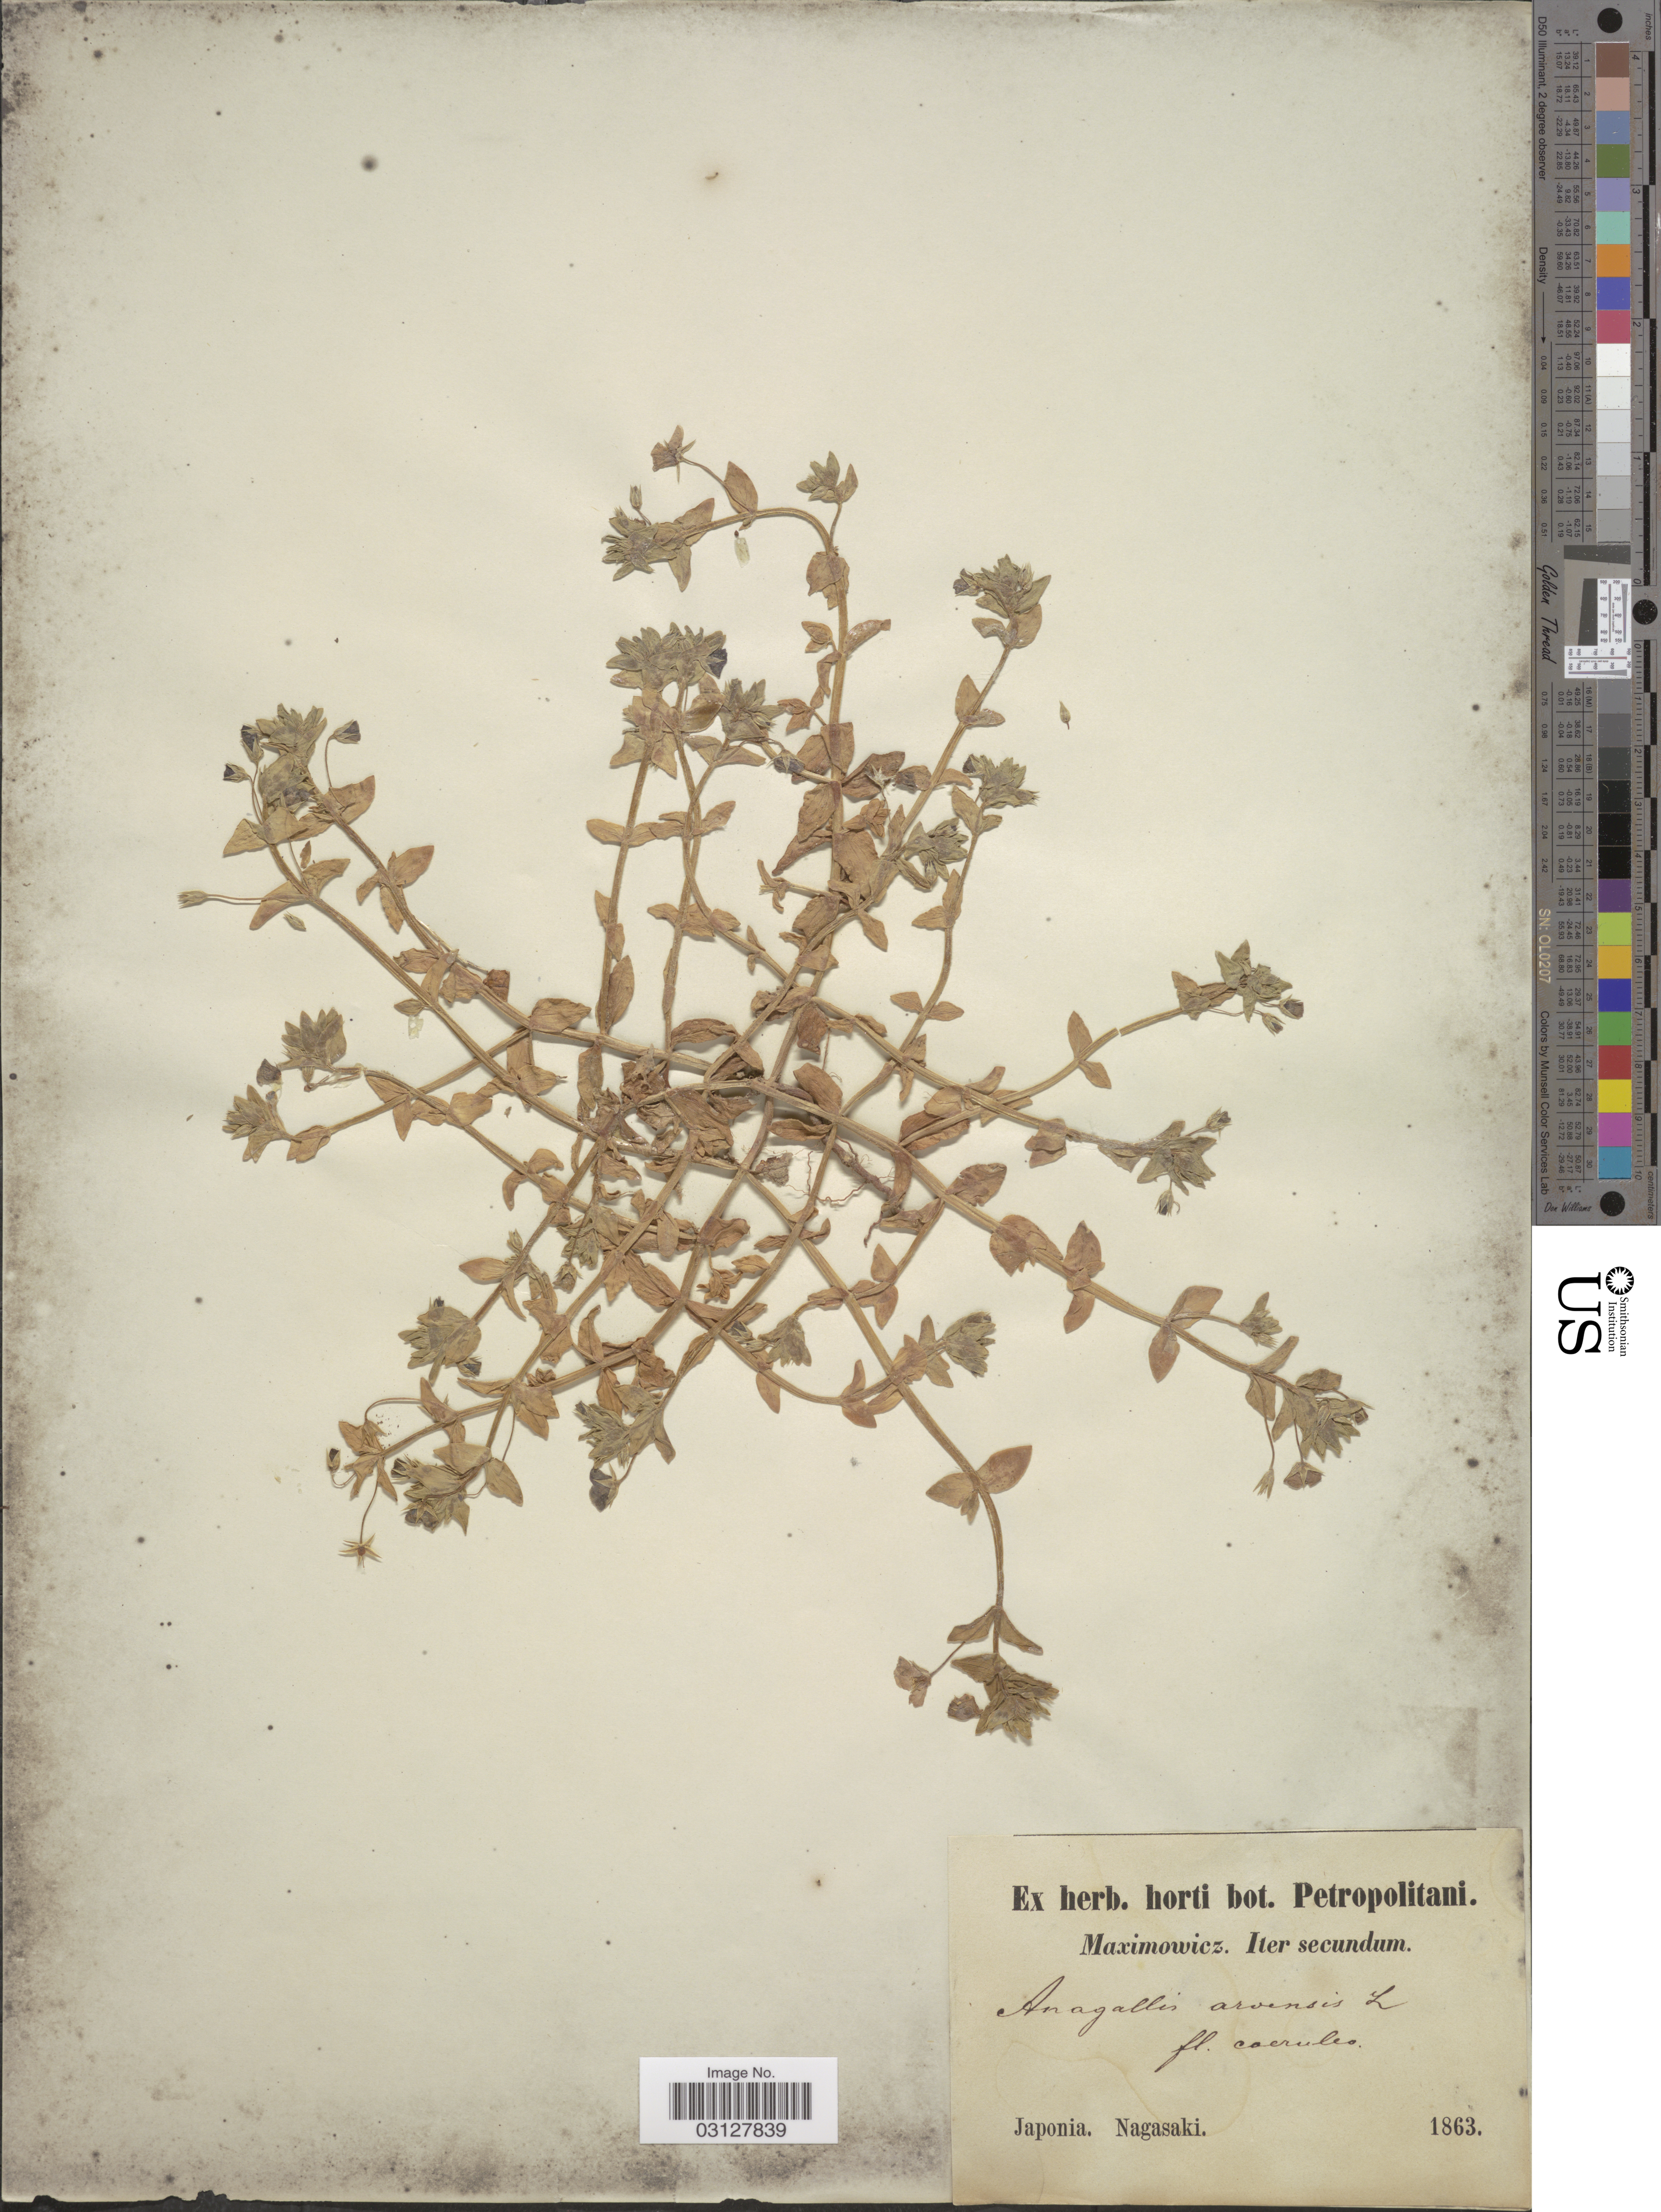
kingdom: Plantae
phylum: Tracheophyta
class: Magnoliopsida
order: Ericales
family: Primulaceae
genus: Anagallis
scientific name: Anagallis arvensis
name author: L.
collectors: -. Maximowicz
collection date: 1863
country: Japan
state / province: Nagasaki